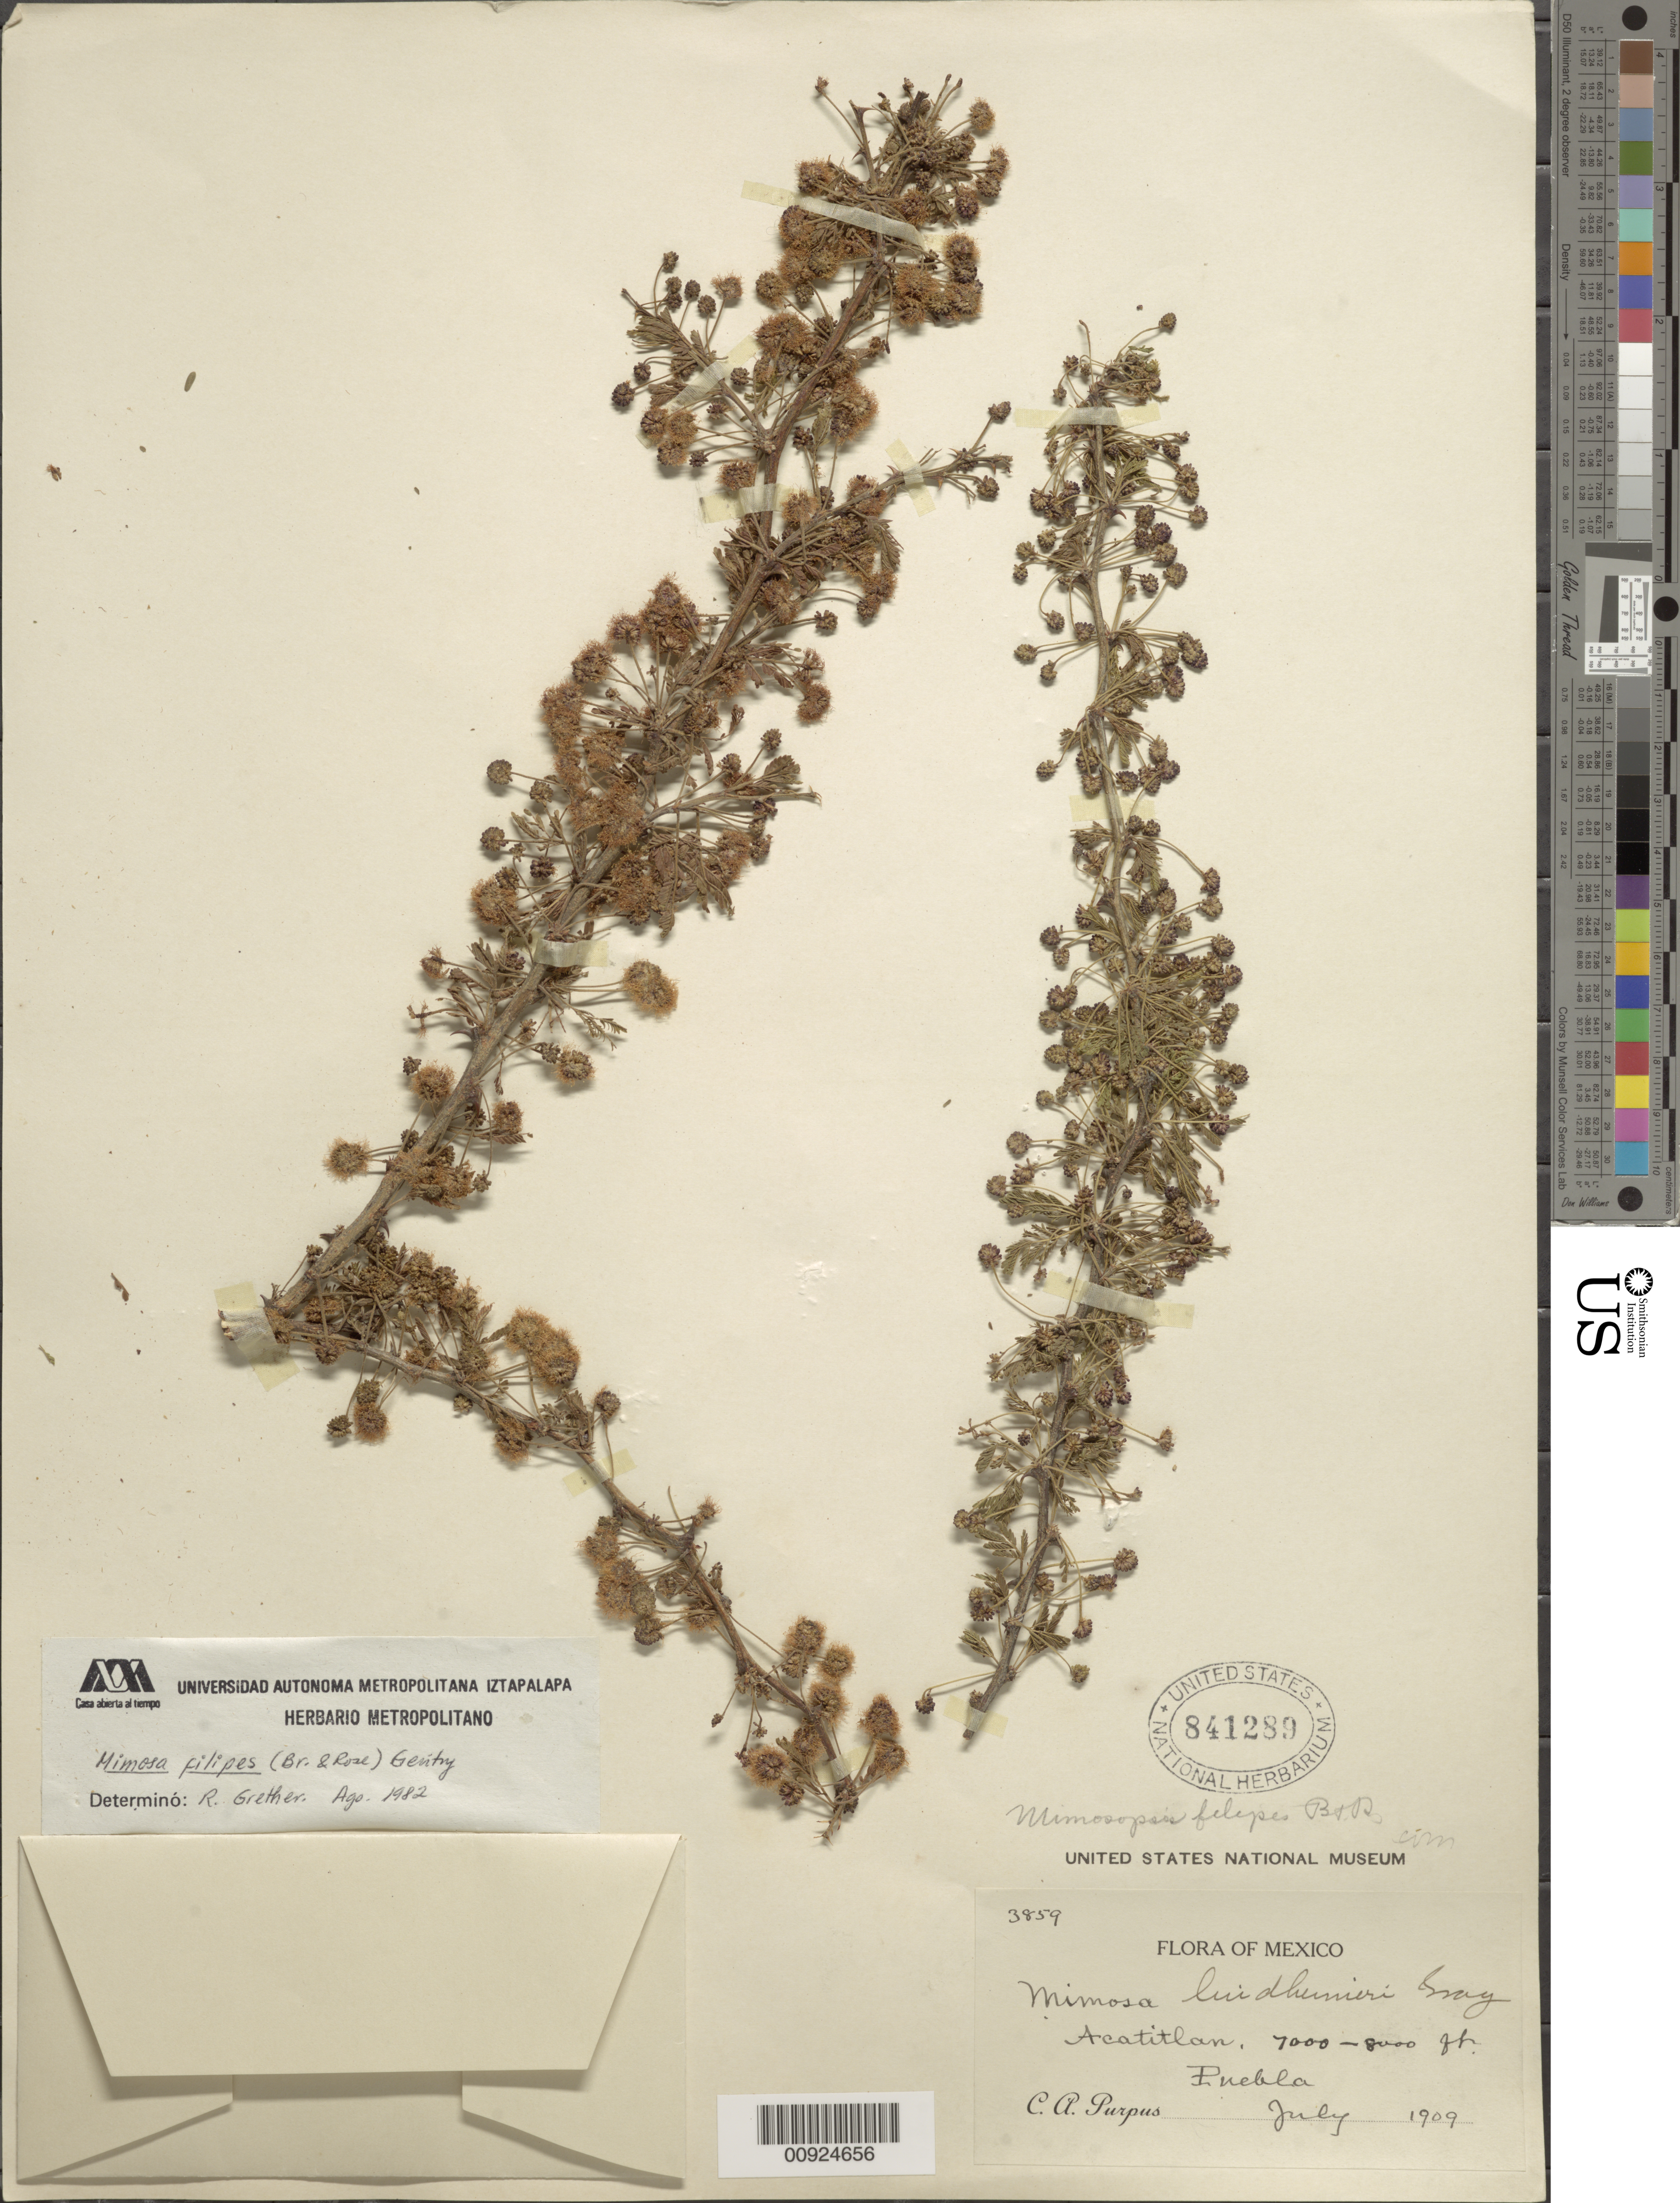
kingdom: Plantae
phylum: Tracheophyta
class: Magnoliopsida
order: Fabales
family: Fabaceae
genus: Mimosa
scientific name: Mimosa filipes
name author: (Britton) Gentry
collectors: C. A. Purpus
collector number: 3859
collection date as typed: Jul 1909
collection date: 1909-07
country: Mexico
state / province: Puebla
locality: Acatitlán, Puebla.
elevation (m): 2134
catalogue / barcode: US 841289